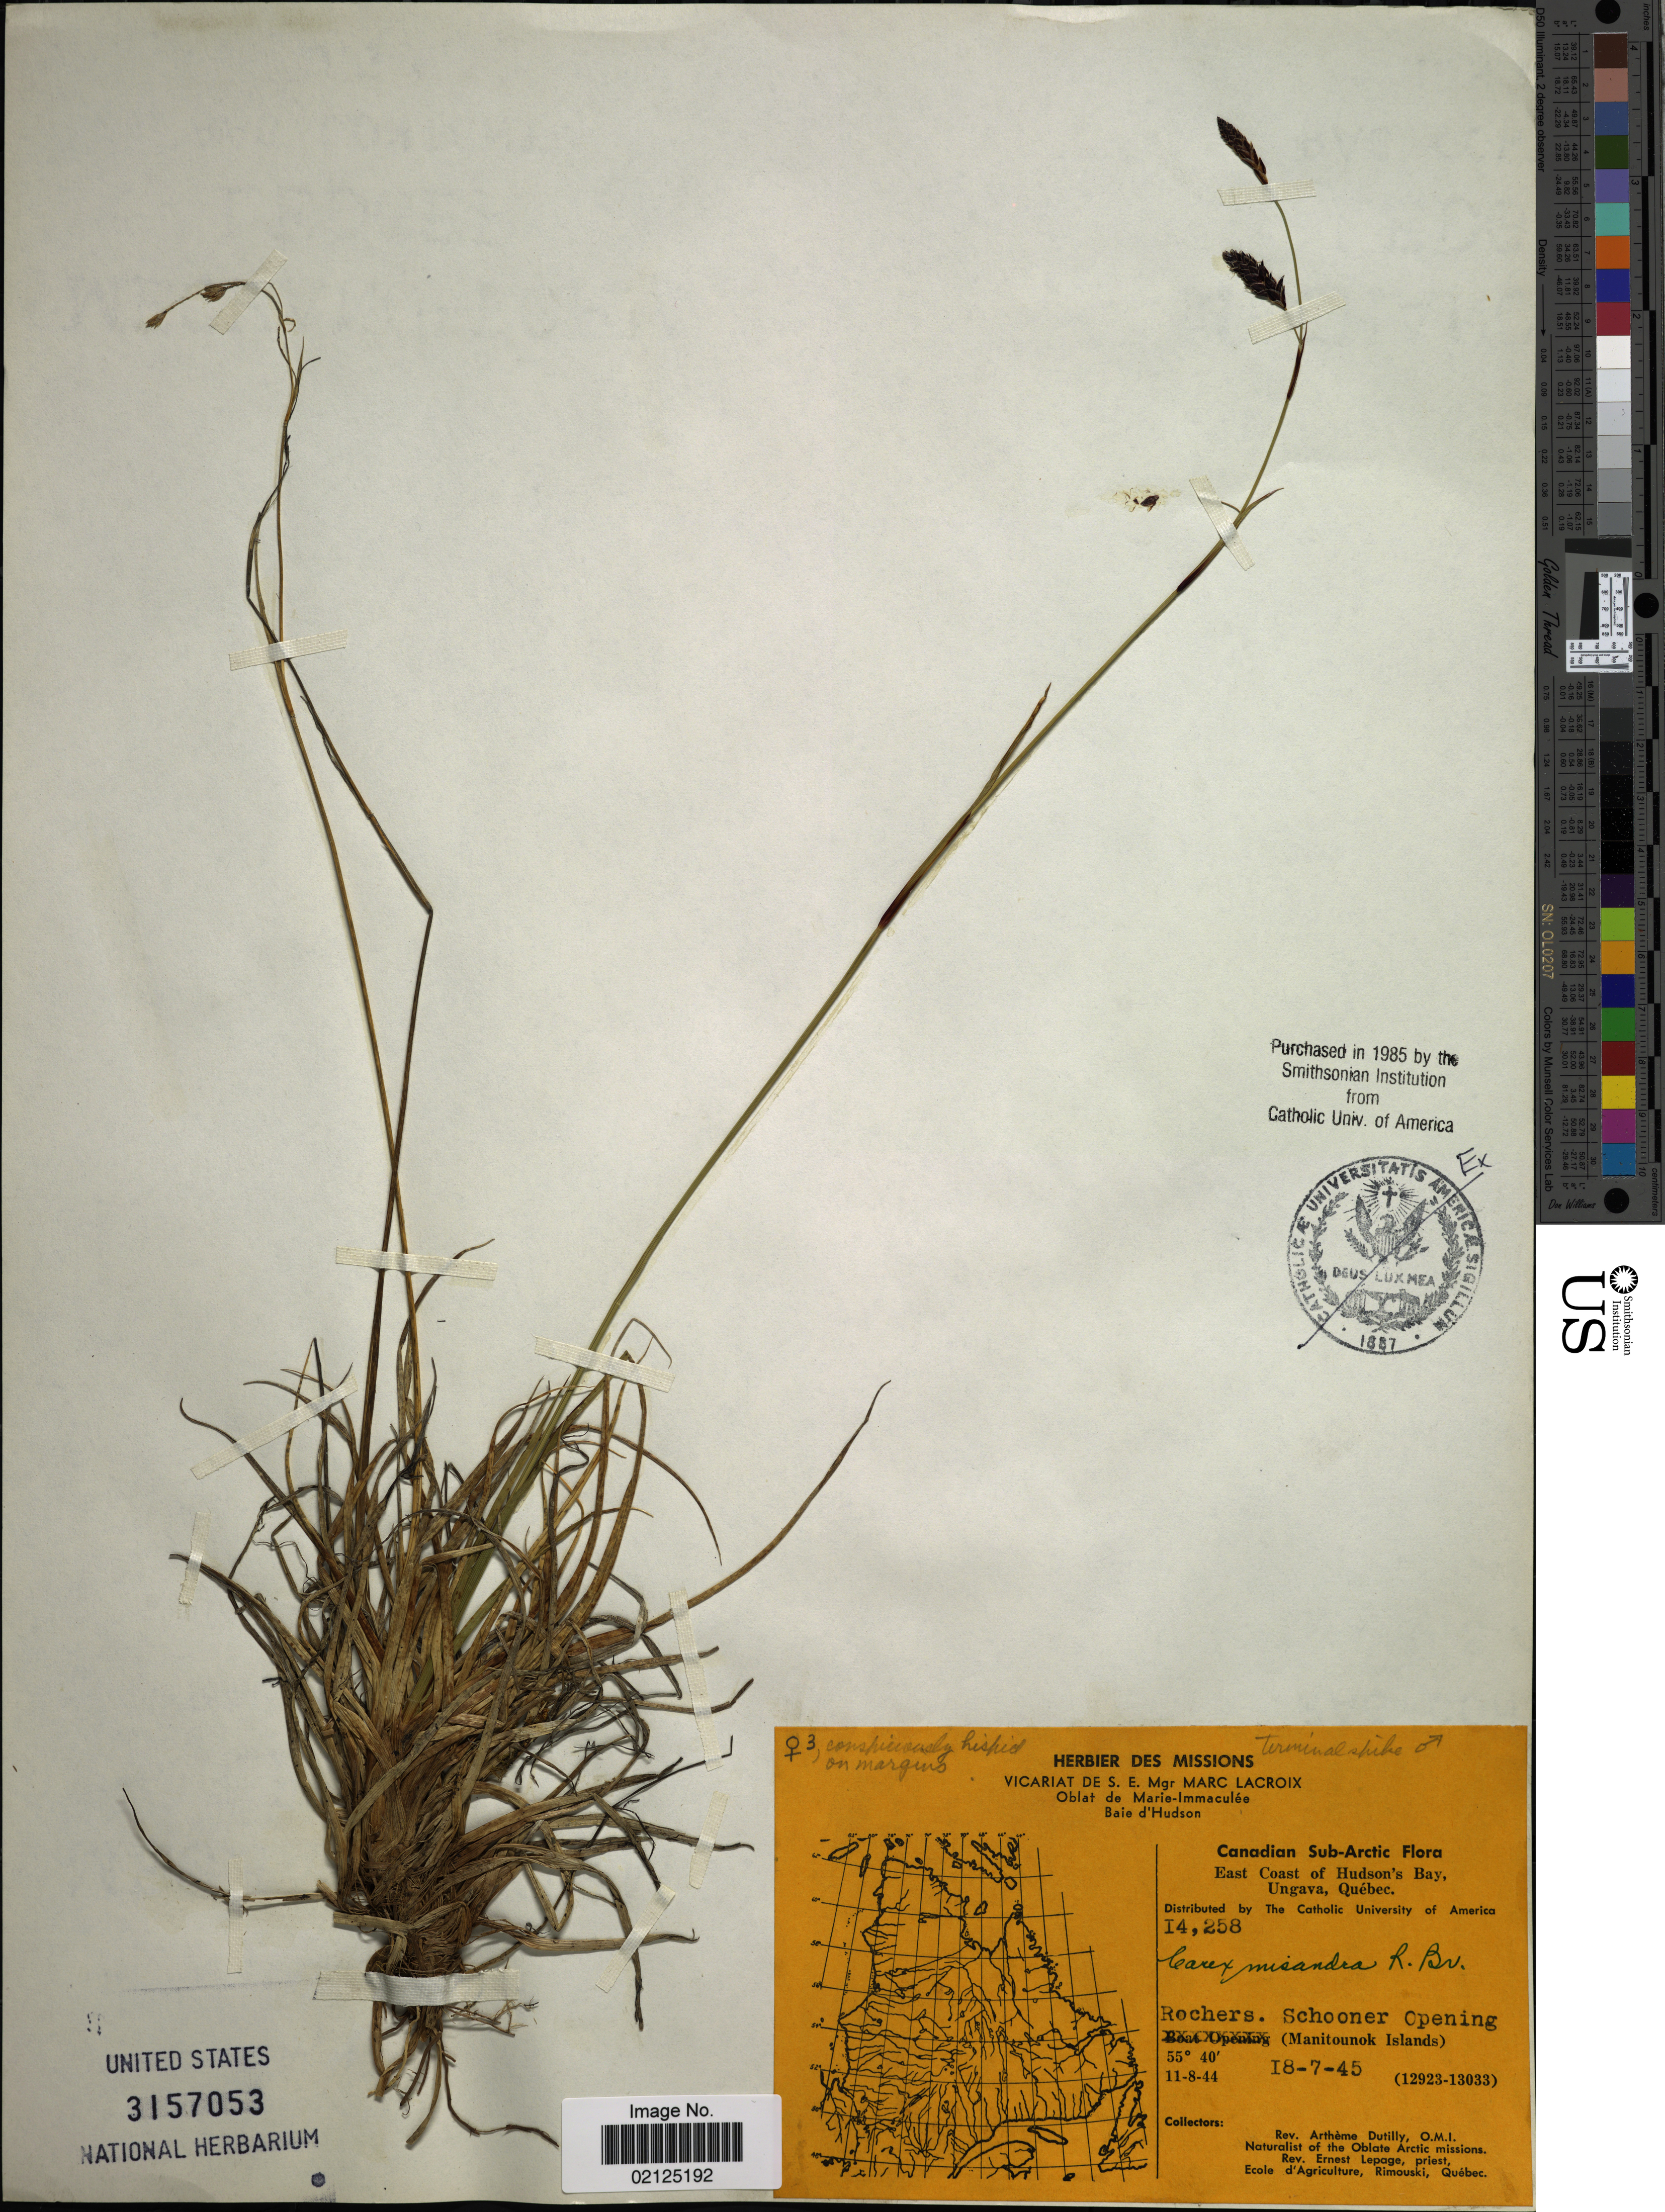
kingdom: Plantae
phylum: Tracheophyta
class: Liliopsida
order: Poales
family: Cyperaceae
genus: Carex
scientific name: Carex fuliginosa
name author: Schkuhr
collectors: A. Dutilly & E. Lepage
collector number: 14258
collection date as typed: Transcribed d/m/y: 18/7/45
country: Canada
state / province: Quebec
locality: Canadian Sub-Arctic, East Coast of Hudson's Bay, Ungava, Rochers, Schooner Opening (Manitounok Islands)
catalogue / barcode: US 3157053